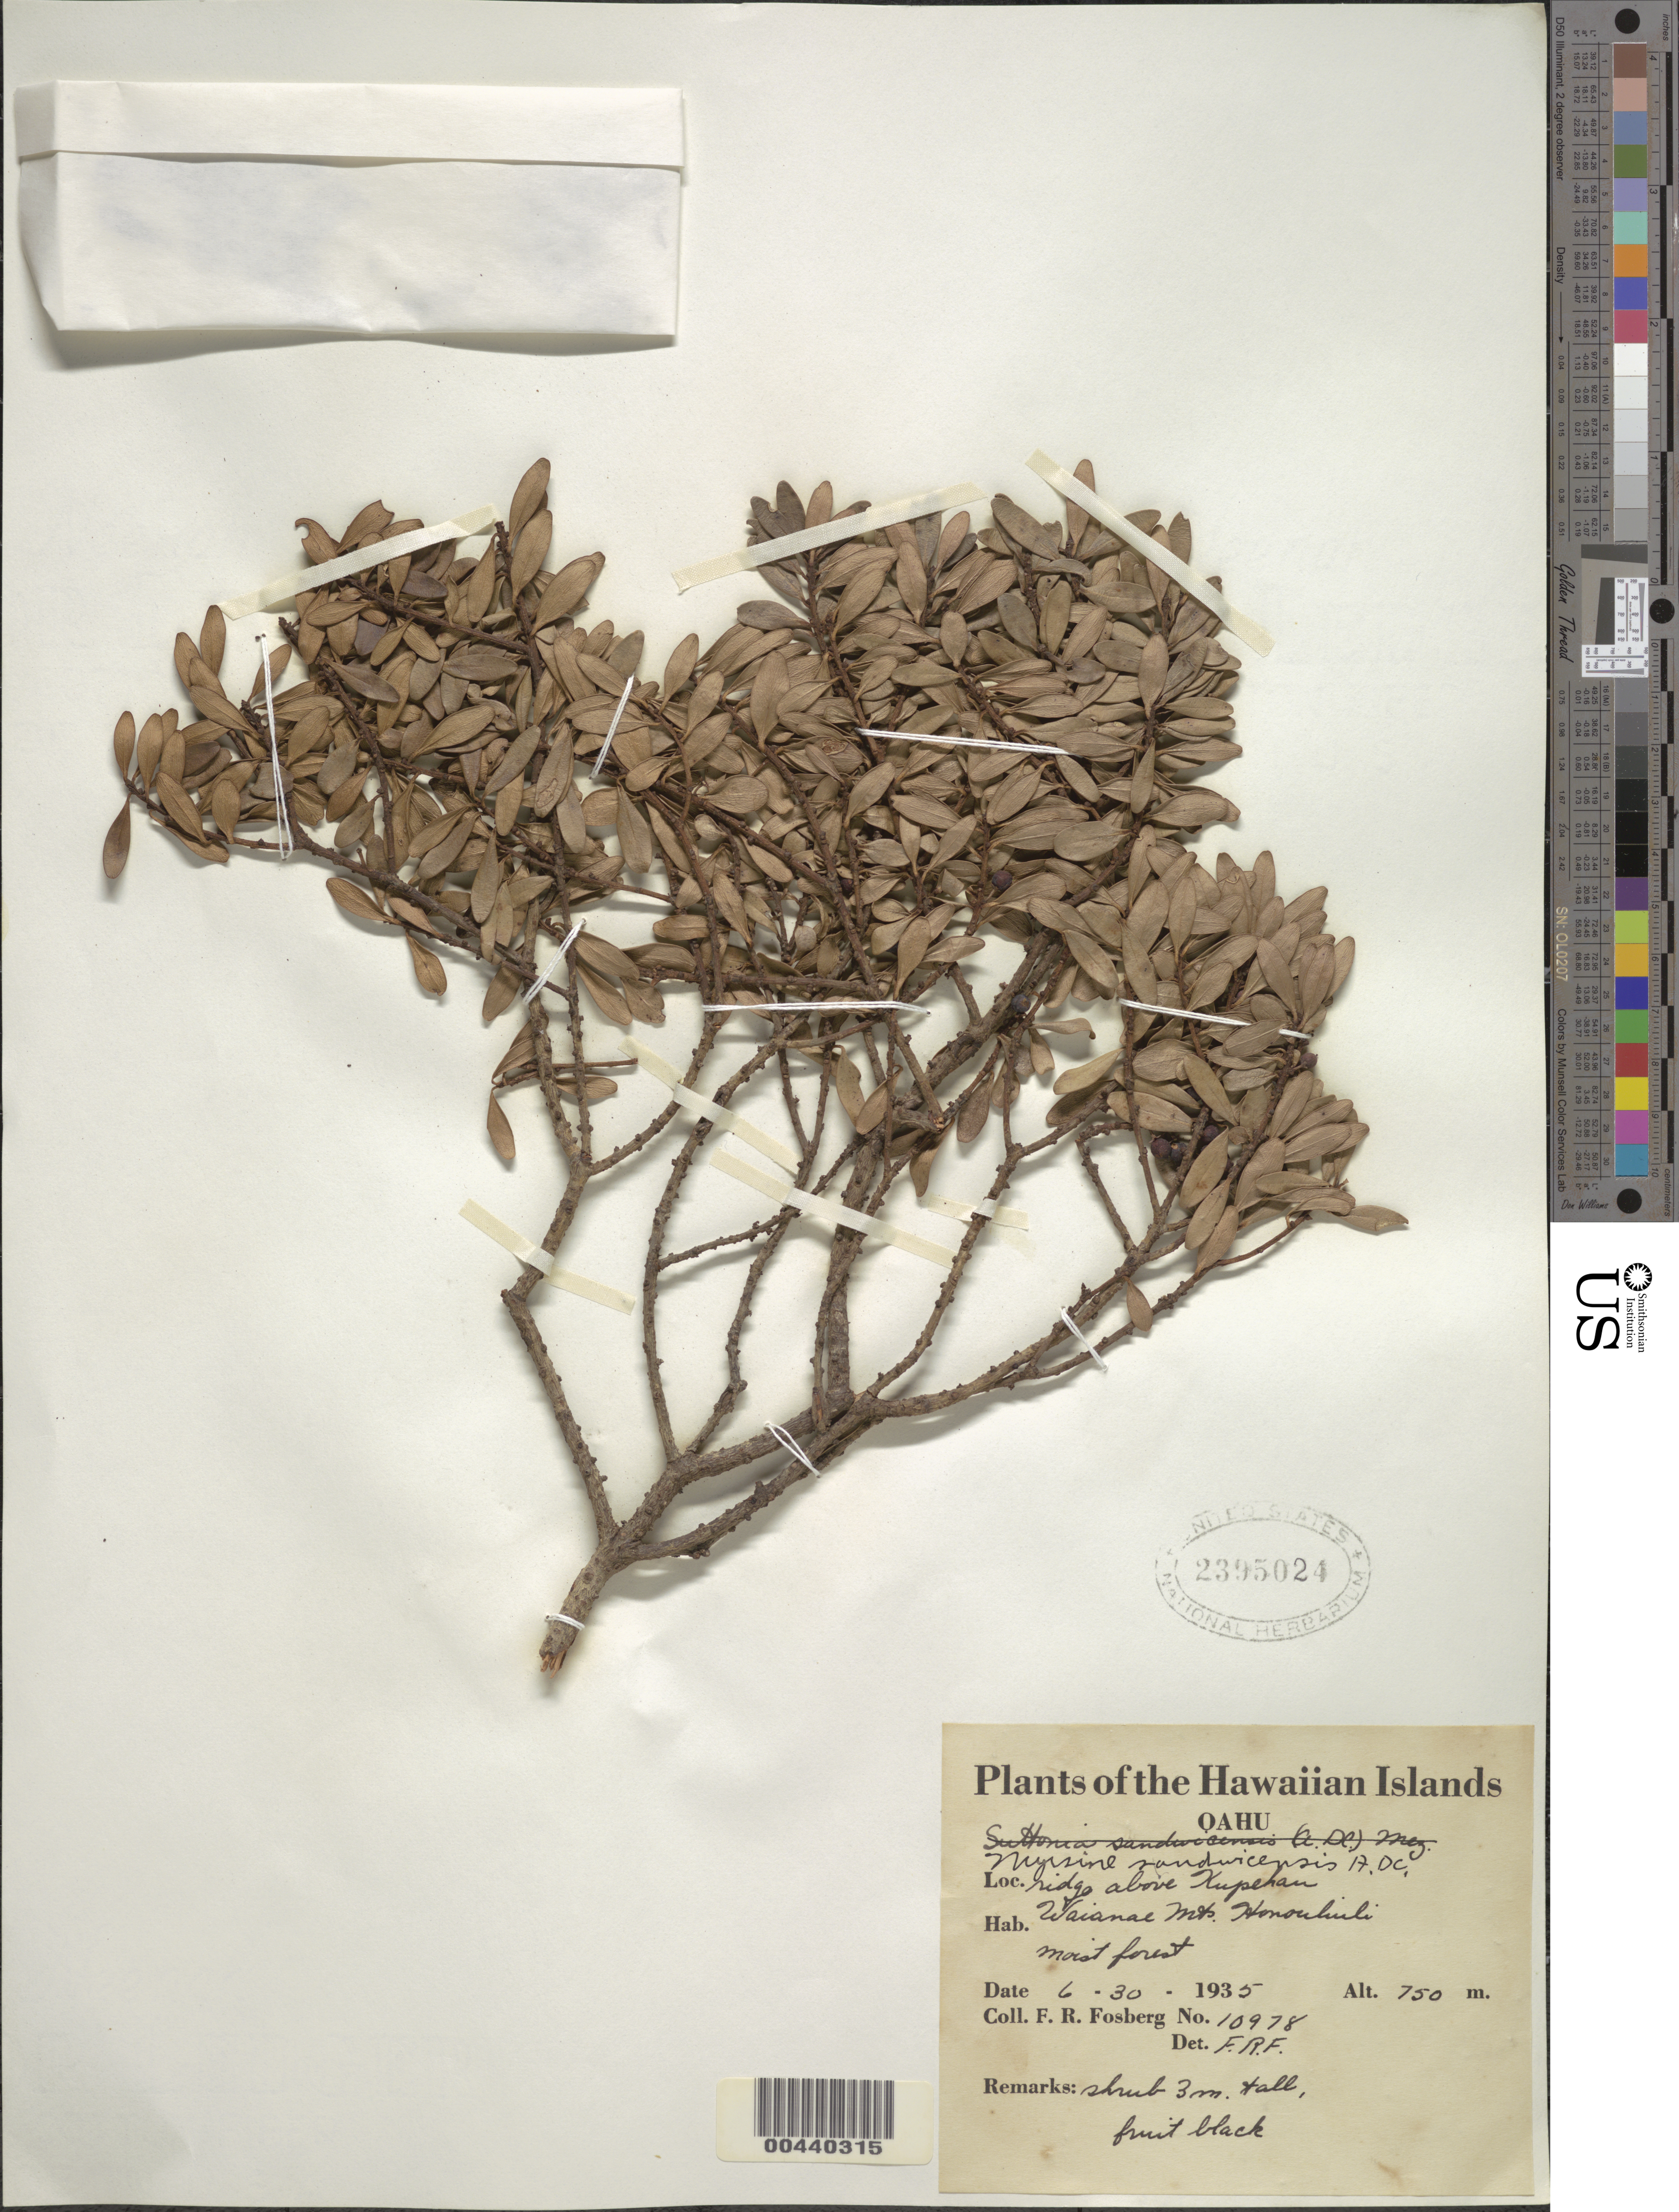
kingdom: Plantae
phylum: Tracheophyta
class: Magnoliopsida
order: Ericales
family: Primulaceae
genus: Myrsine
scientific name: Myrsine sandwicensis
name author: A. DC.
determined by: Fosberg, F. R.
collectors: F. R. Fosberg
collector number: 10978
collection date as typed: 30 Jun 1935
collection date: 1935-06-30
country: United States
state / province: Hawaii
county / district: Honolulu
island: Oahu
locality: Ridge above Kupehau, Waianae Mts., Honouluili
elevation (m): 750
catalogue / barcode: US 2395024